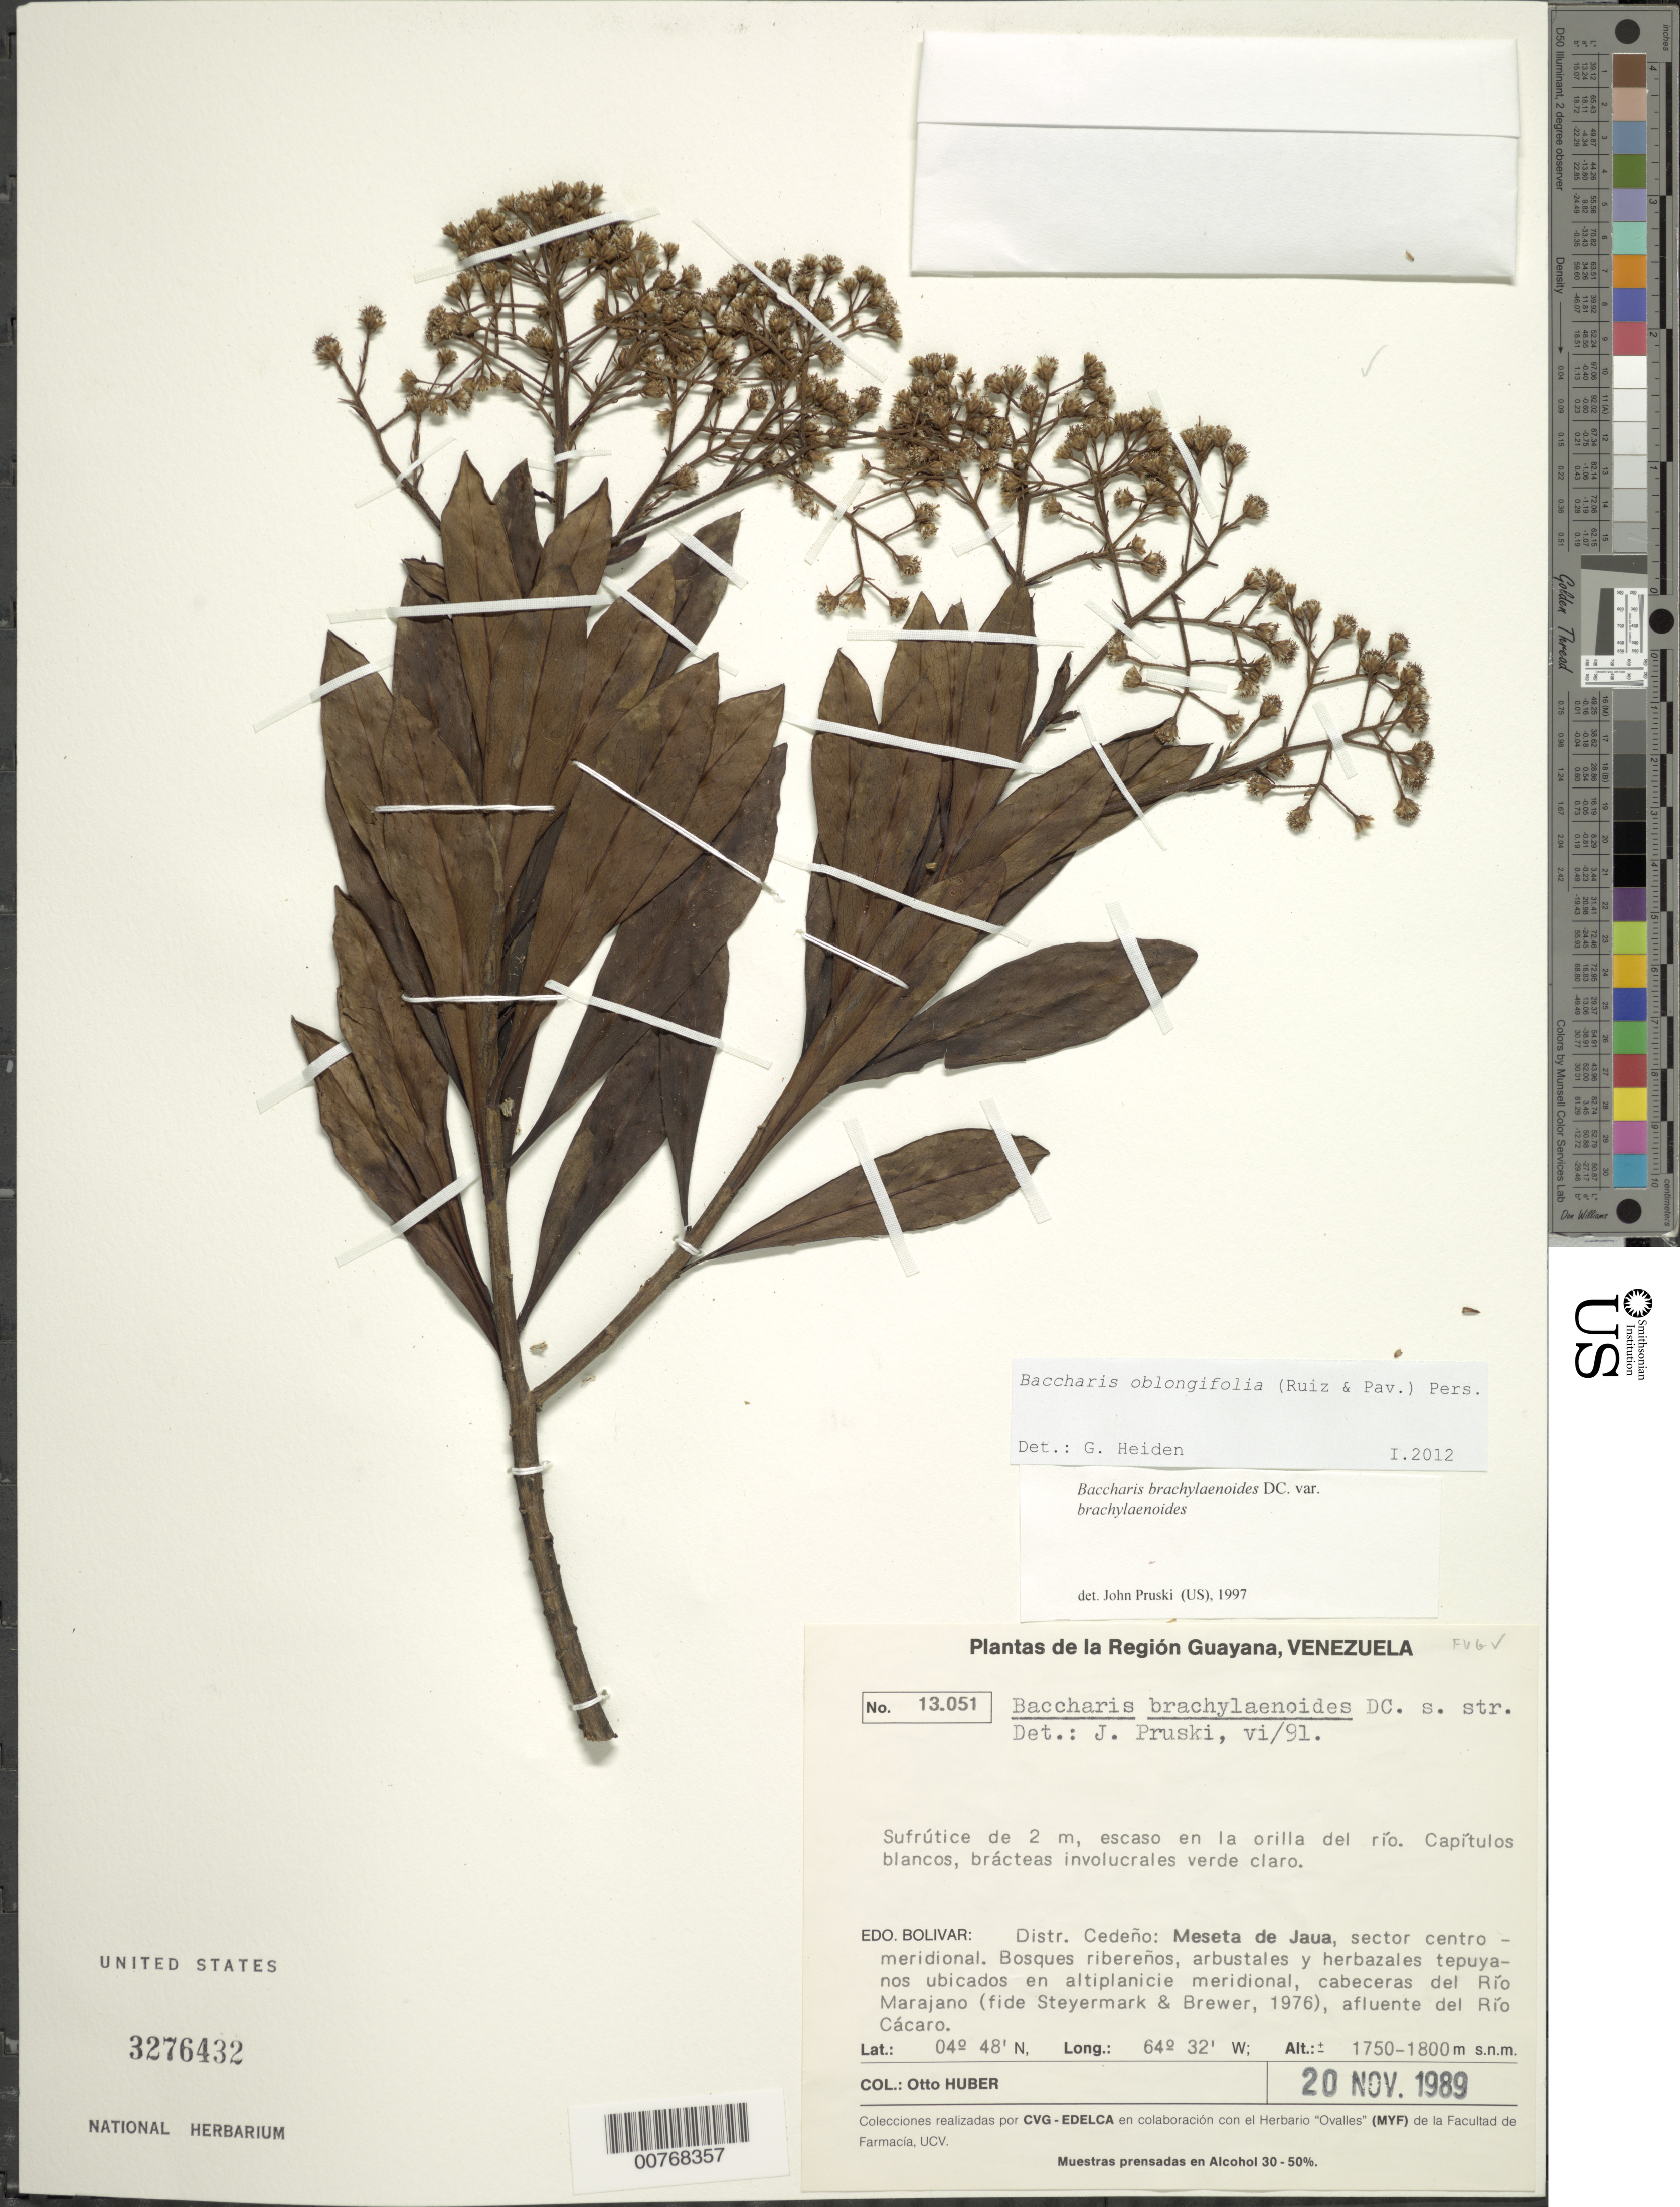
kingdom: Plantae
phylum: Tracheophyta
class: Magnoliopsida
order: Asterales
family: Asteraceae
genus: Baccharis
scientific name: Baccharis oblongifolia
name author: (Ruiz & Pav.) Pers.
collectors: O. Huber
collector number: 13051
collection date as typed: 20-Nov-89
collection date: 1989-11-20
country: Venezuela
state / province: Bolívar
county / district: Cedeño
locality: Meseta de Jaua, cabaceras del Río Marjano (affl. of Río Cacaro)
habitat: Bosques riberenos, arbustales y herbazales tepuyanos ubicados en altiplanicie meridional; along river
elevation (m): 1750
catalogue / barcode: US 3276432